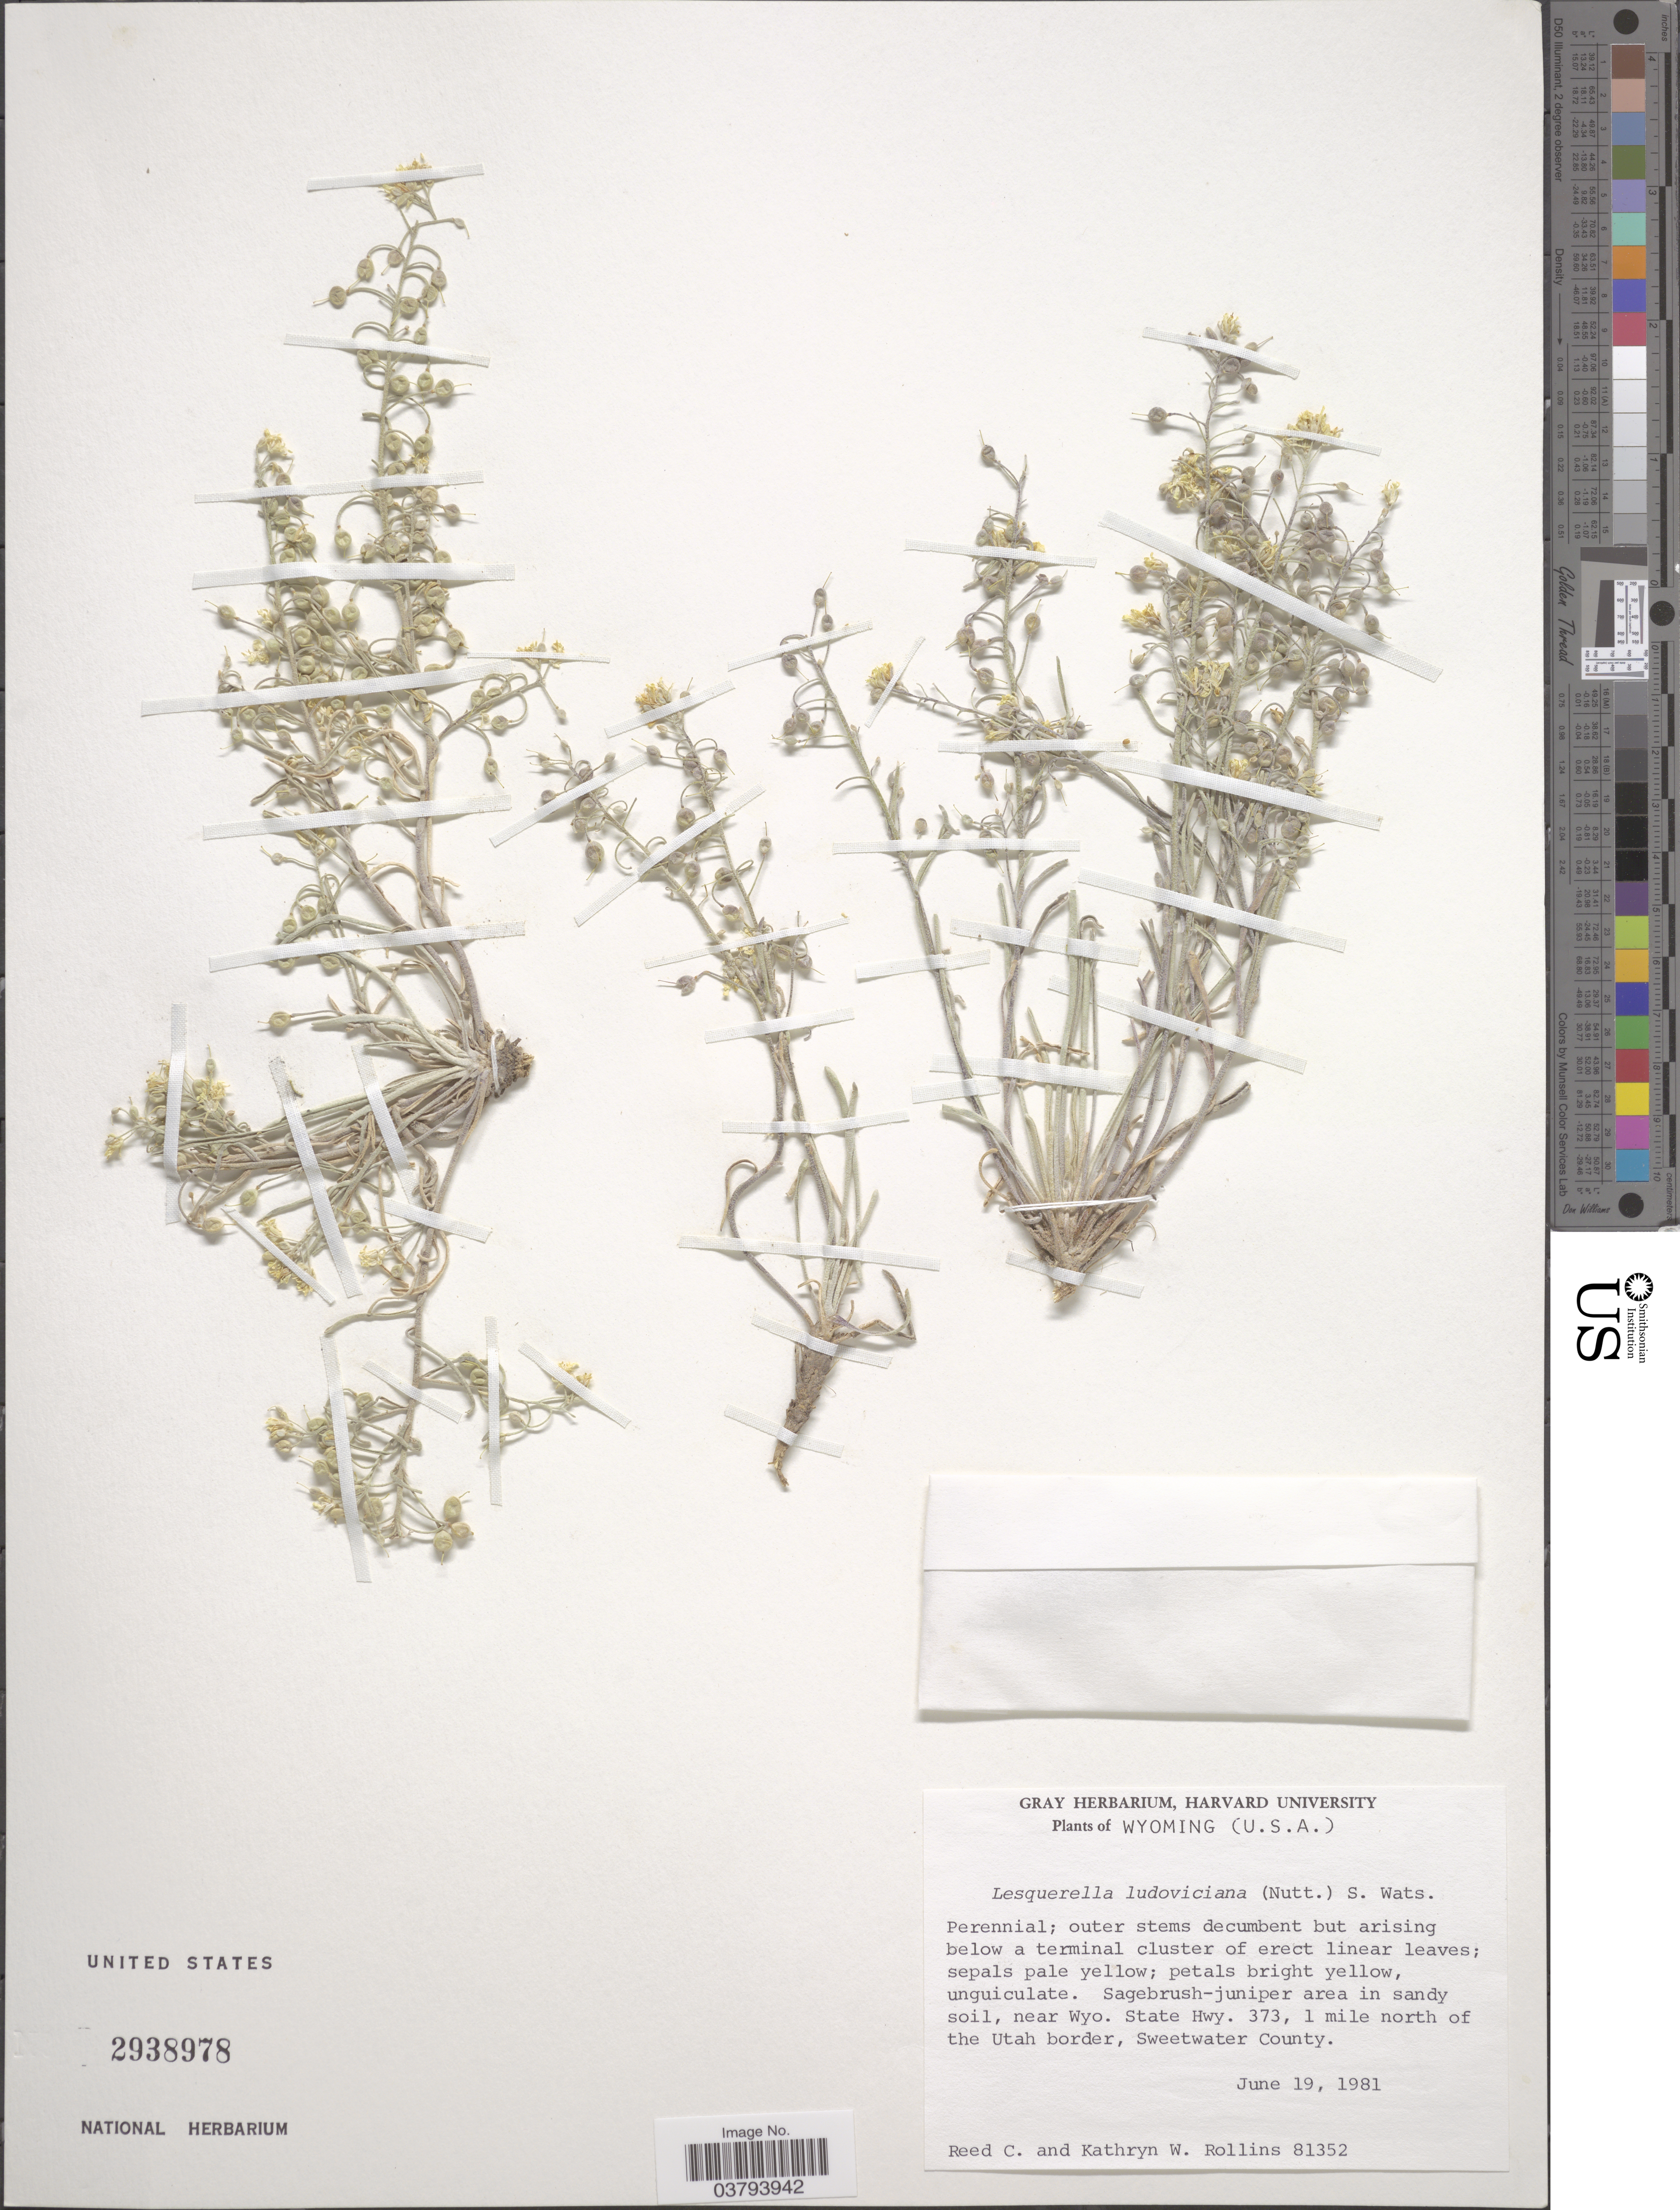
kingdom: Plantae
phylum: Tracheophyta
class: Magnoliopsida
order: Brassicales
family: Brassicaceae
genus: Lesquerella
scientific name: Lesquerella ludoviciana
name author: (Nutt.) S. Watson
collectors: R. C. Rollins & K. W. Rollins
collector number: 81352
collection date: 1981-06-19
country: United States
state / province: Wyoming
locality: Near Wyo. State Hwy. 373, 1 mile north of the Utah border, Sweetwater County.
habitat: sagebrush juniper area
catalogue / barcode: US 2938978